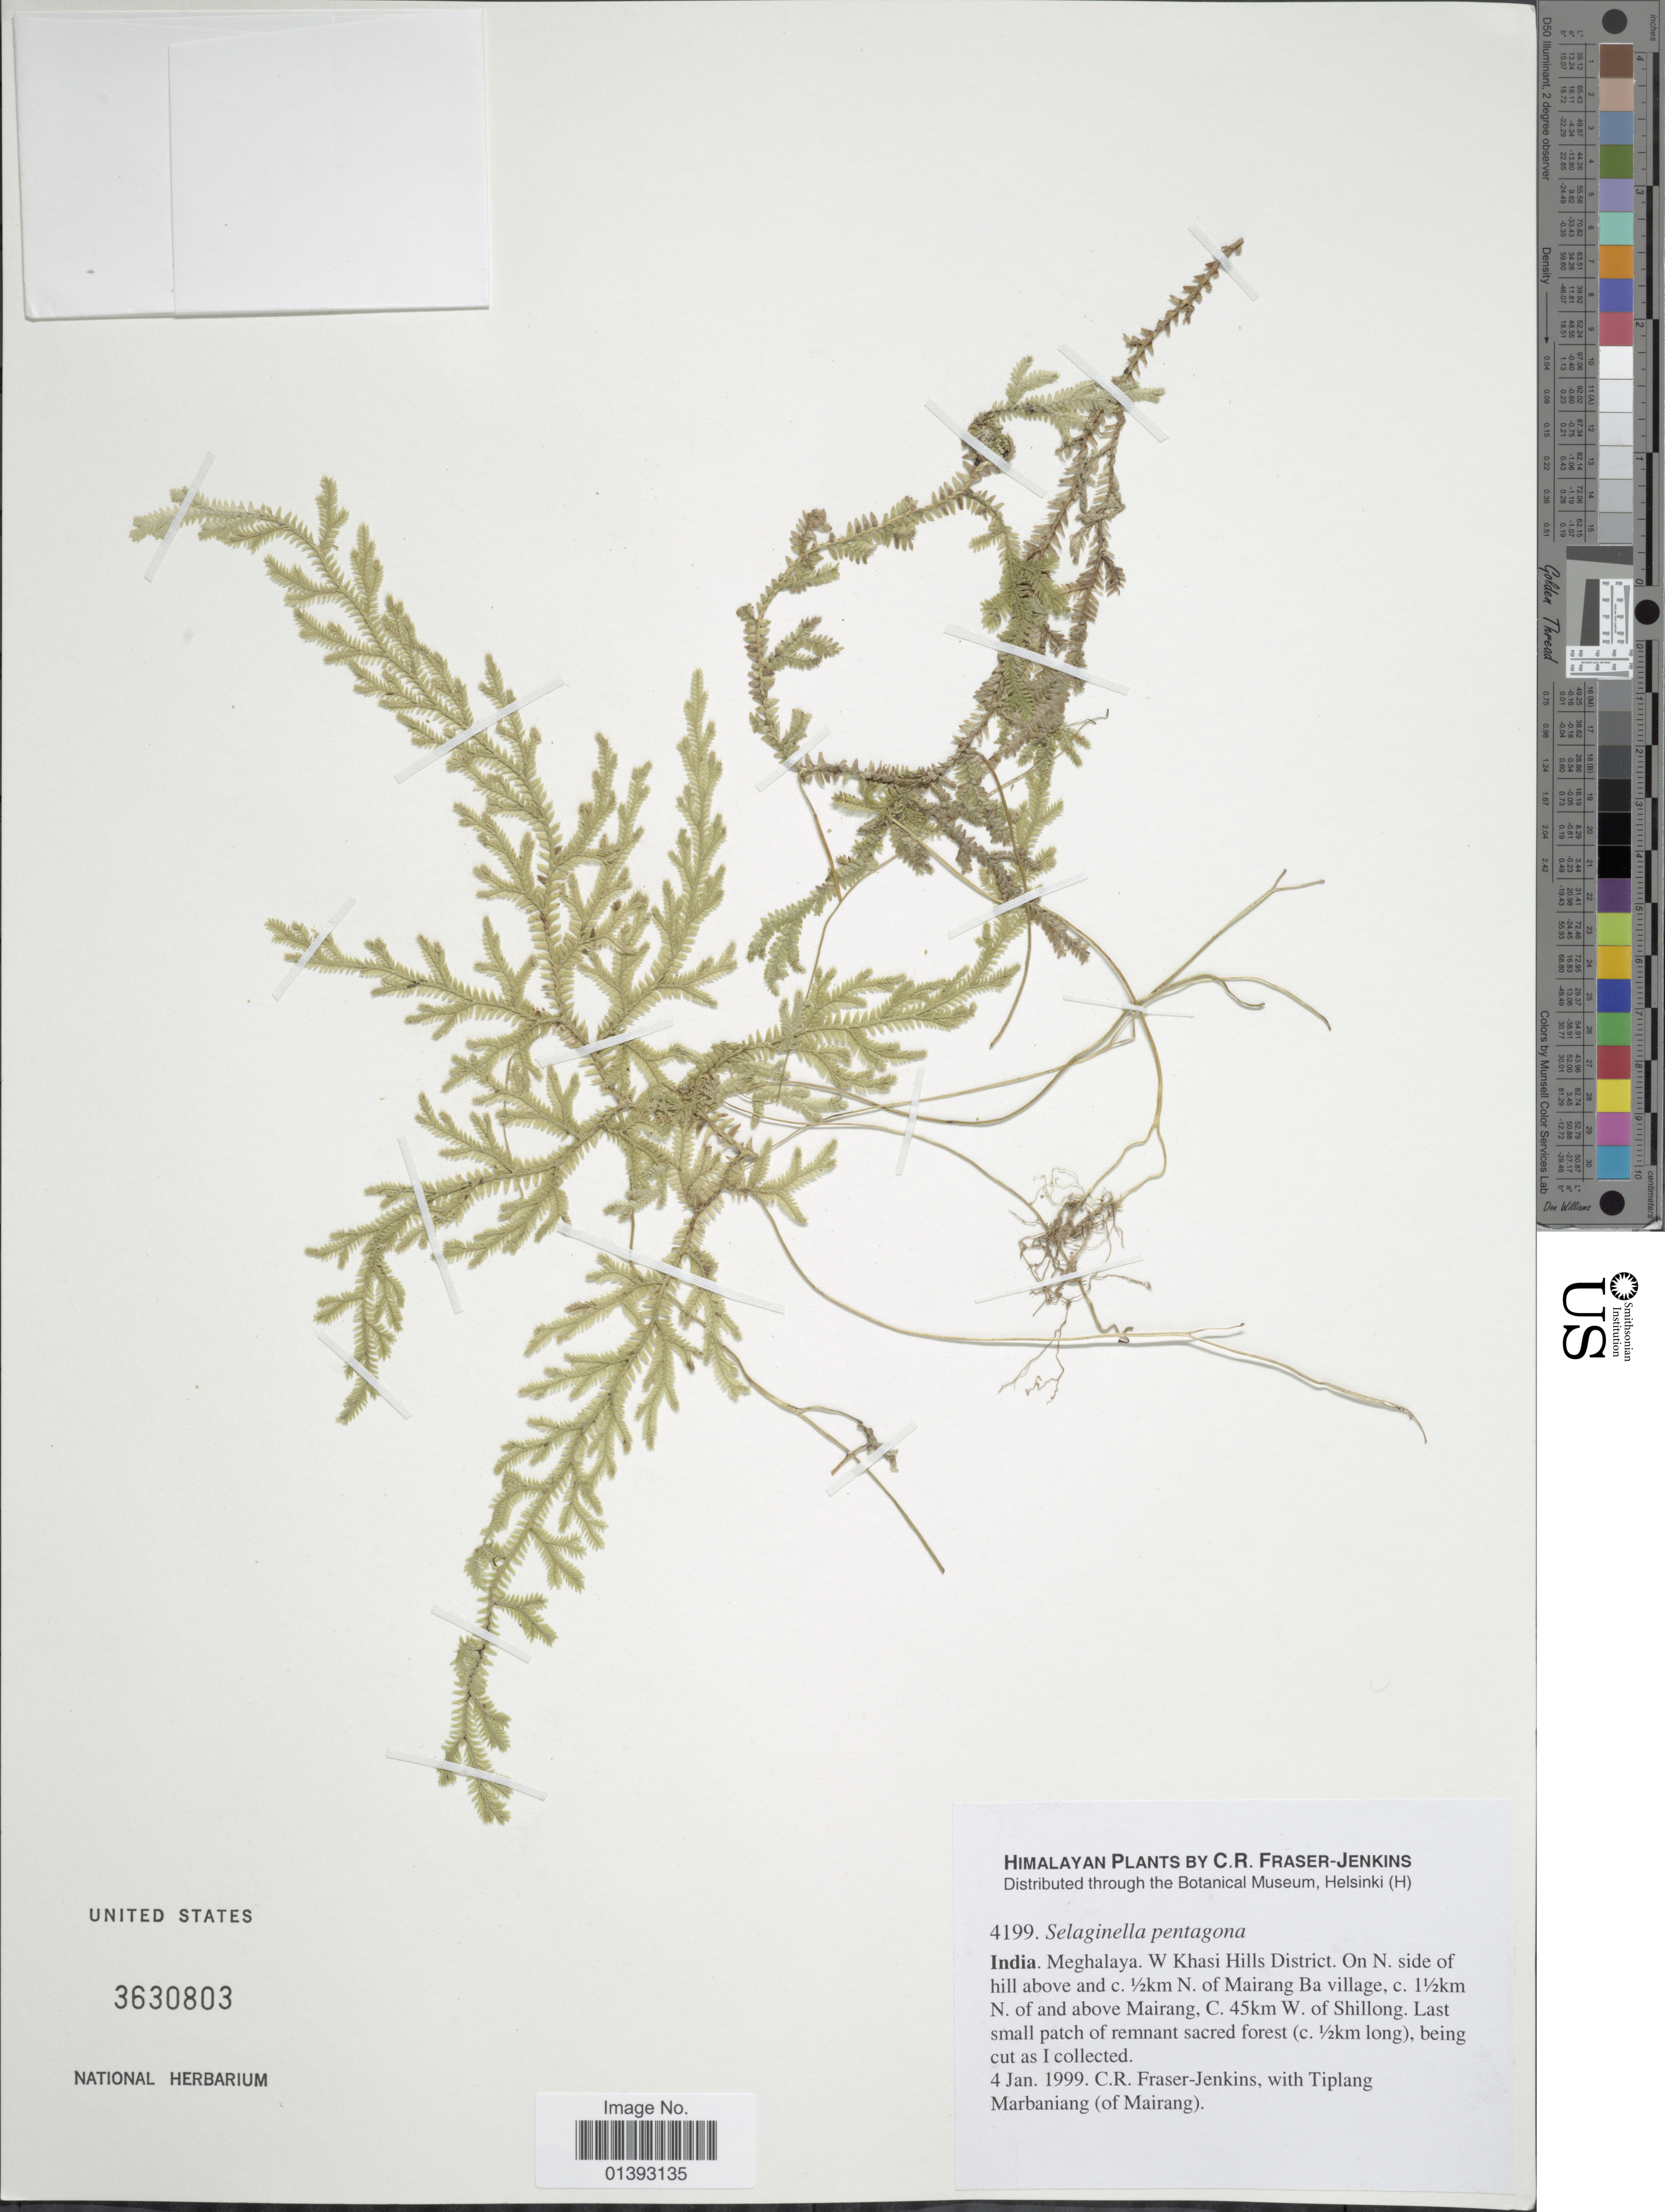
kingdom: Plantae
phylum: Tracheophyta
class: Lycopodiopsida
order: Selaginellales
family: Selaginellaceae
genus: Selaginella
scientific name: Selaginella pentagona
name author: Spring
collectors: C. R. Fraser-Jenkins & T. Marbaniang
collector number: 4199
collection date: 1999-01-04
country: India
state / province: Meghalaya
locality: W. Khasi Hills District, on N. side of hill above and c. ½km N. of Mairang Ba village, c. 1½l, N of and above Mairang, c. 45km W of Shillong, last small patch of remnant sacred forest(c. ½km long)being cut as i collected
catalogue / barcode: US 3630803